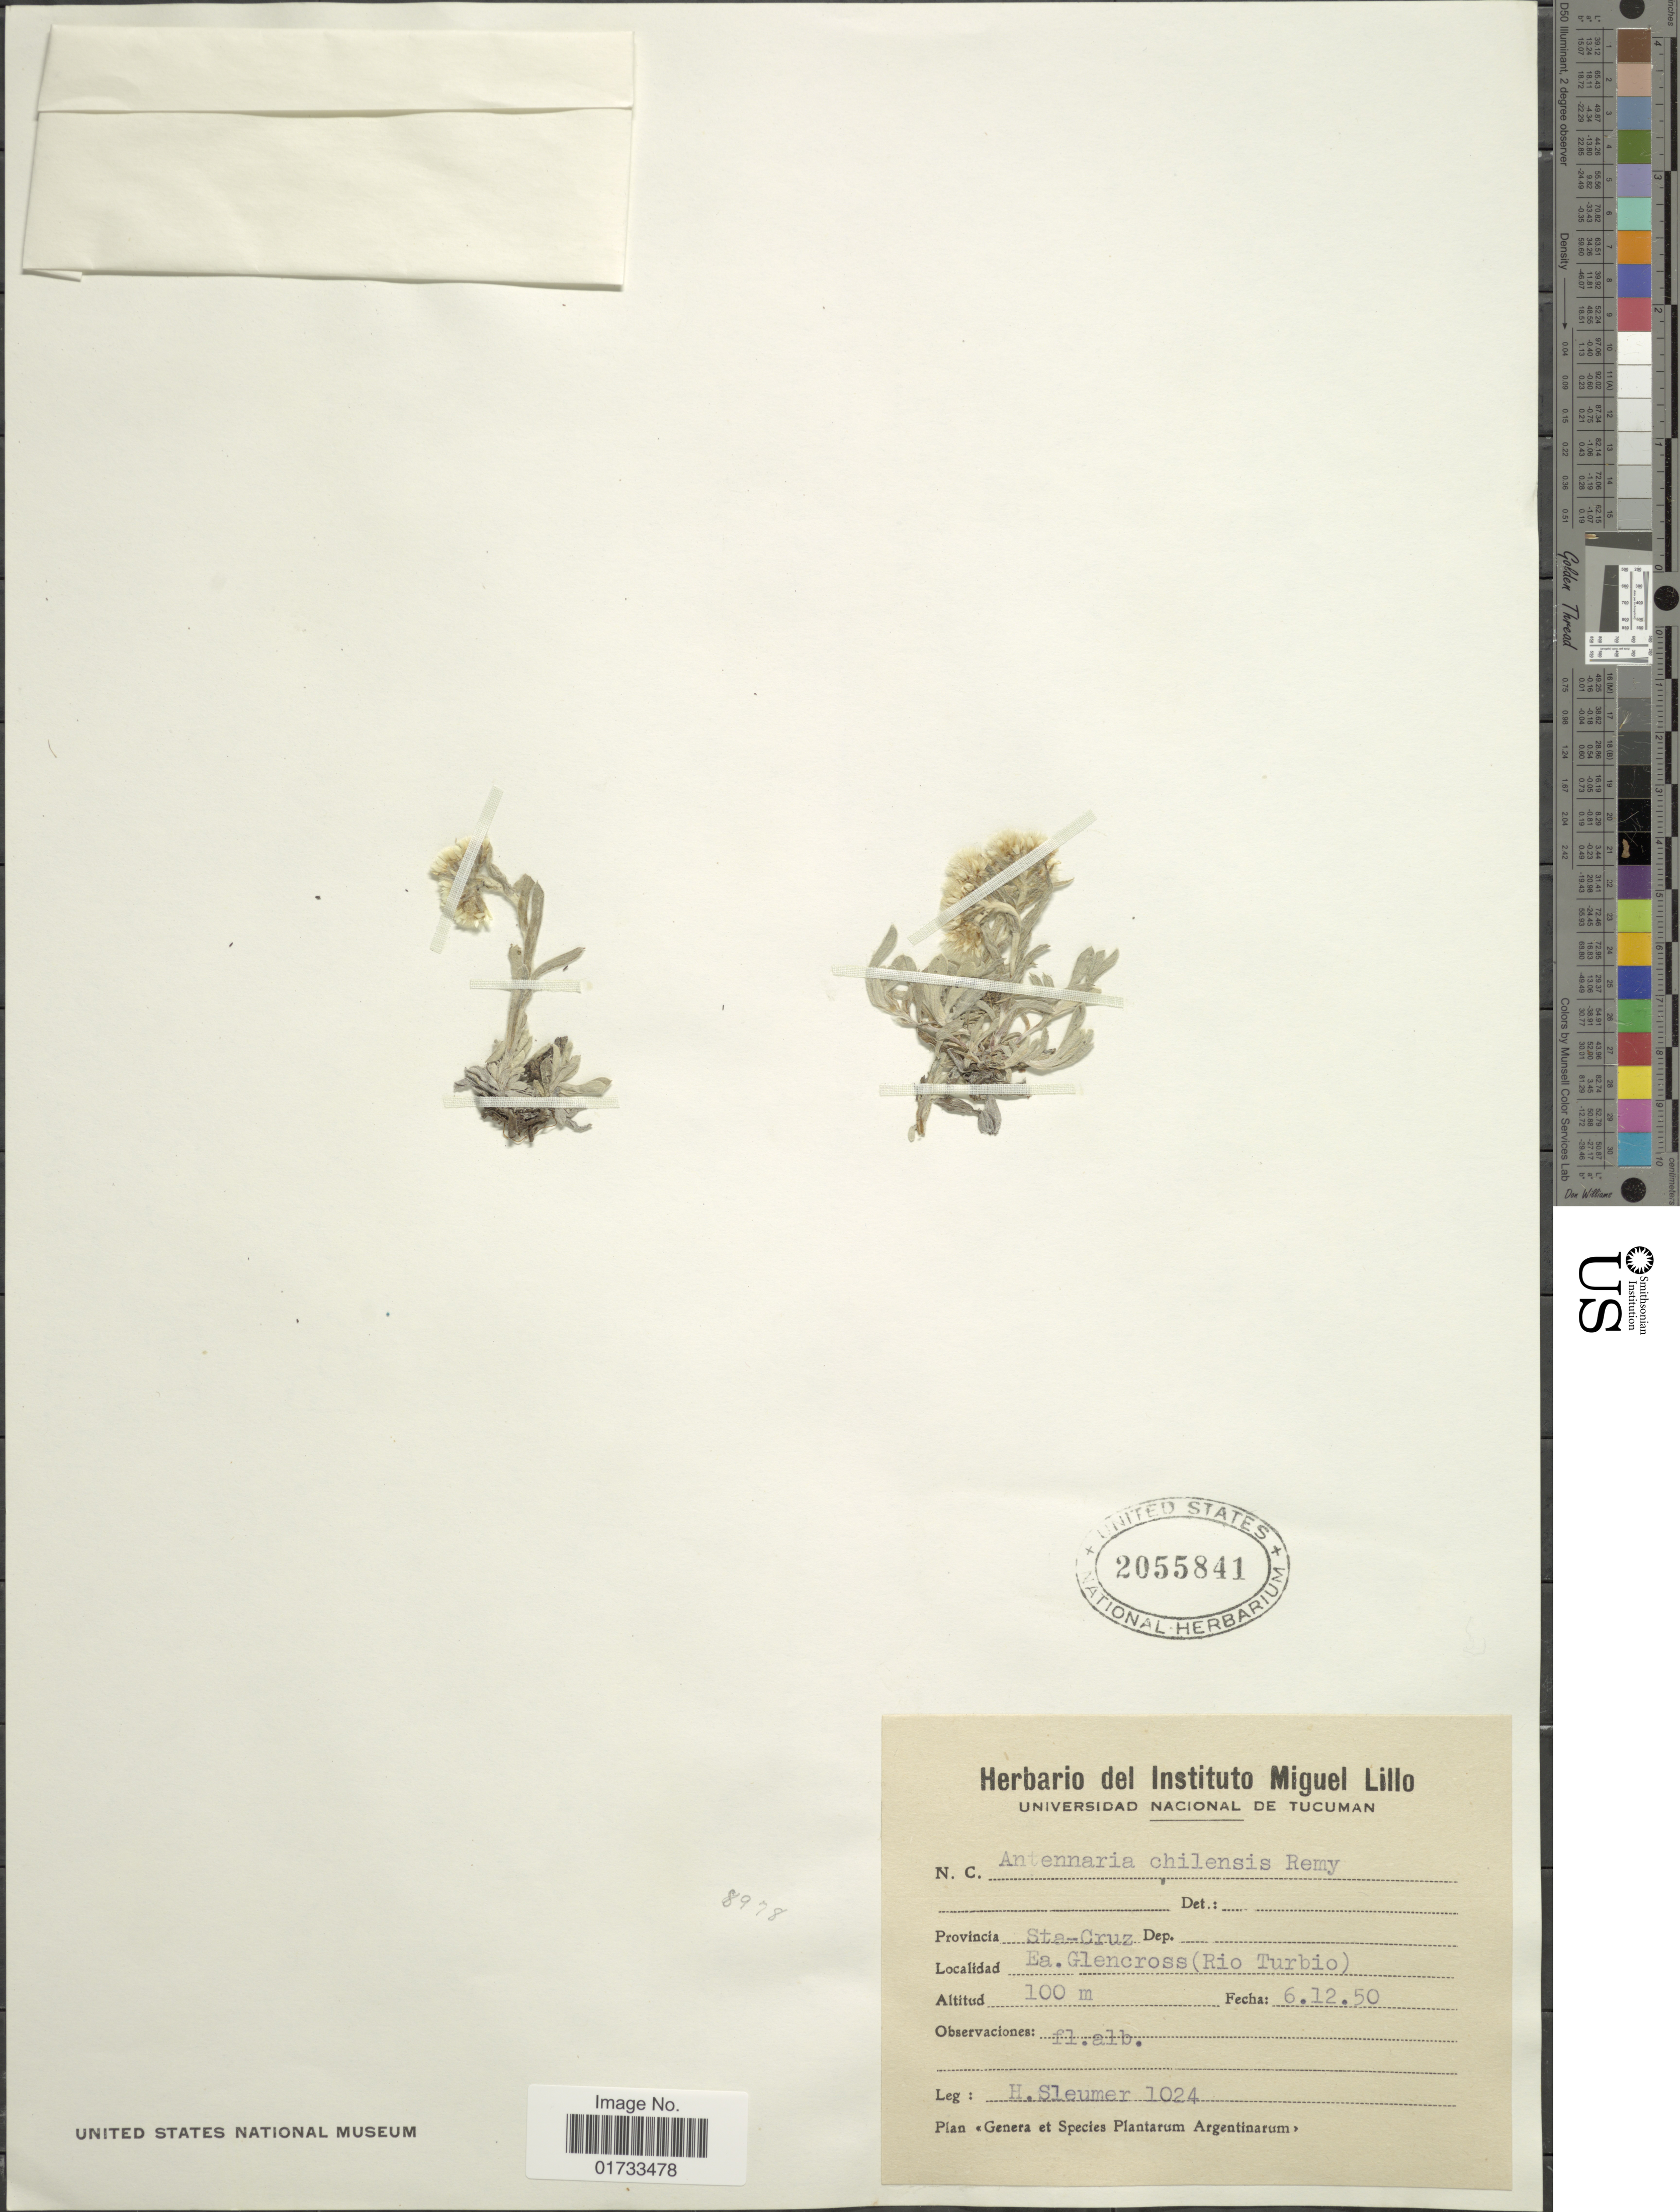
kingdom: Plantae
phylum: Tracheophyta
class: Magnoliopsida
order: Asterales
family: Asteraceae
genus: Antennaria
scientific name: Antennaria chilensis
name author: J. Rémy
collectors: H. O. Sleumer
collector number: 1024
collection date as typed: Transcribed d/m/y: 6/12/50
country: Argentina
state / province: Santa Cruz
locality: Ea. Glencross (Rio Turbio)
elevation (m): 100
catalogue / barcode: US 2055841